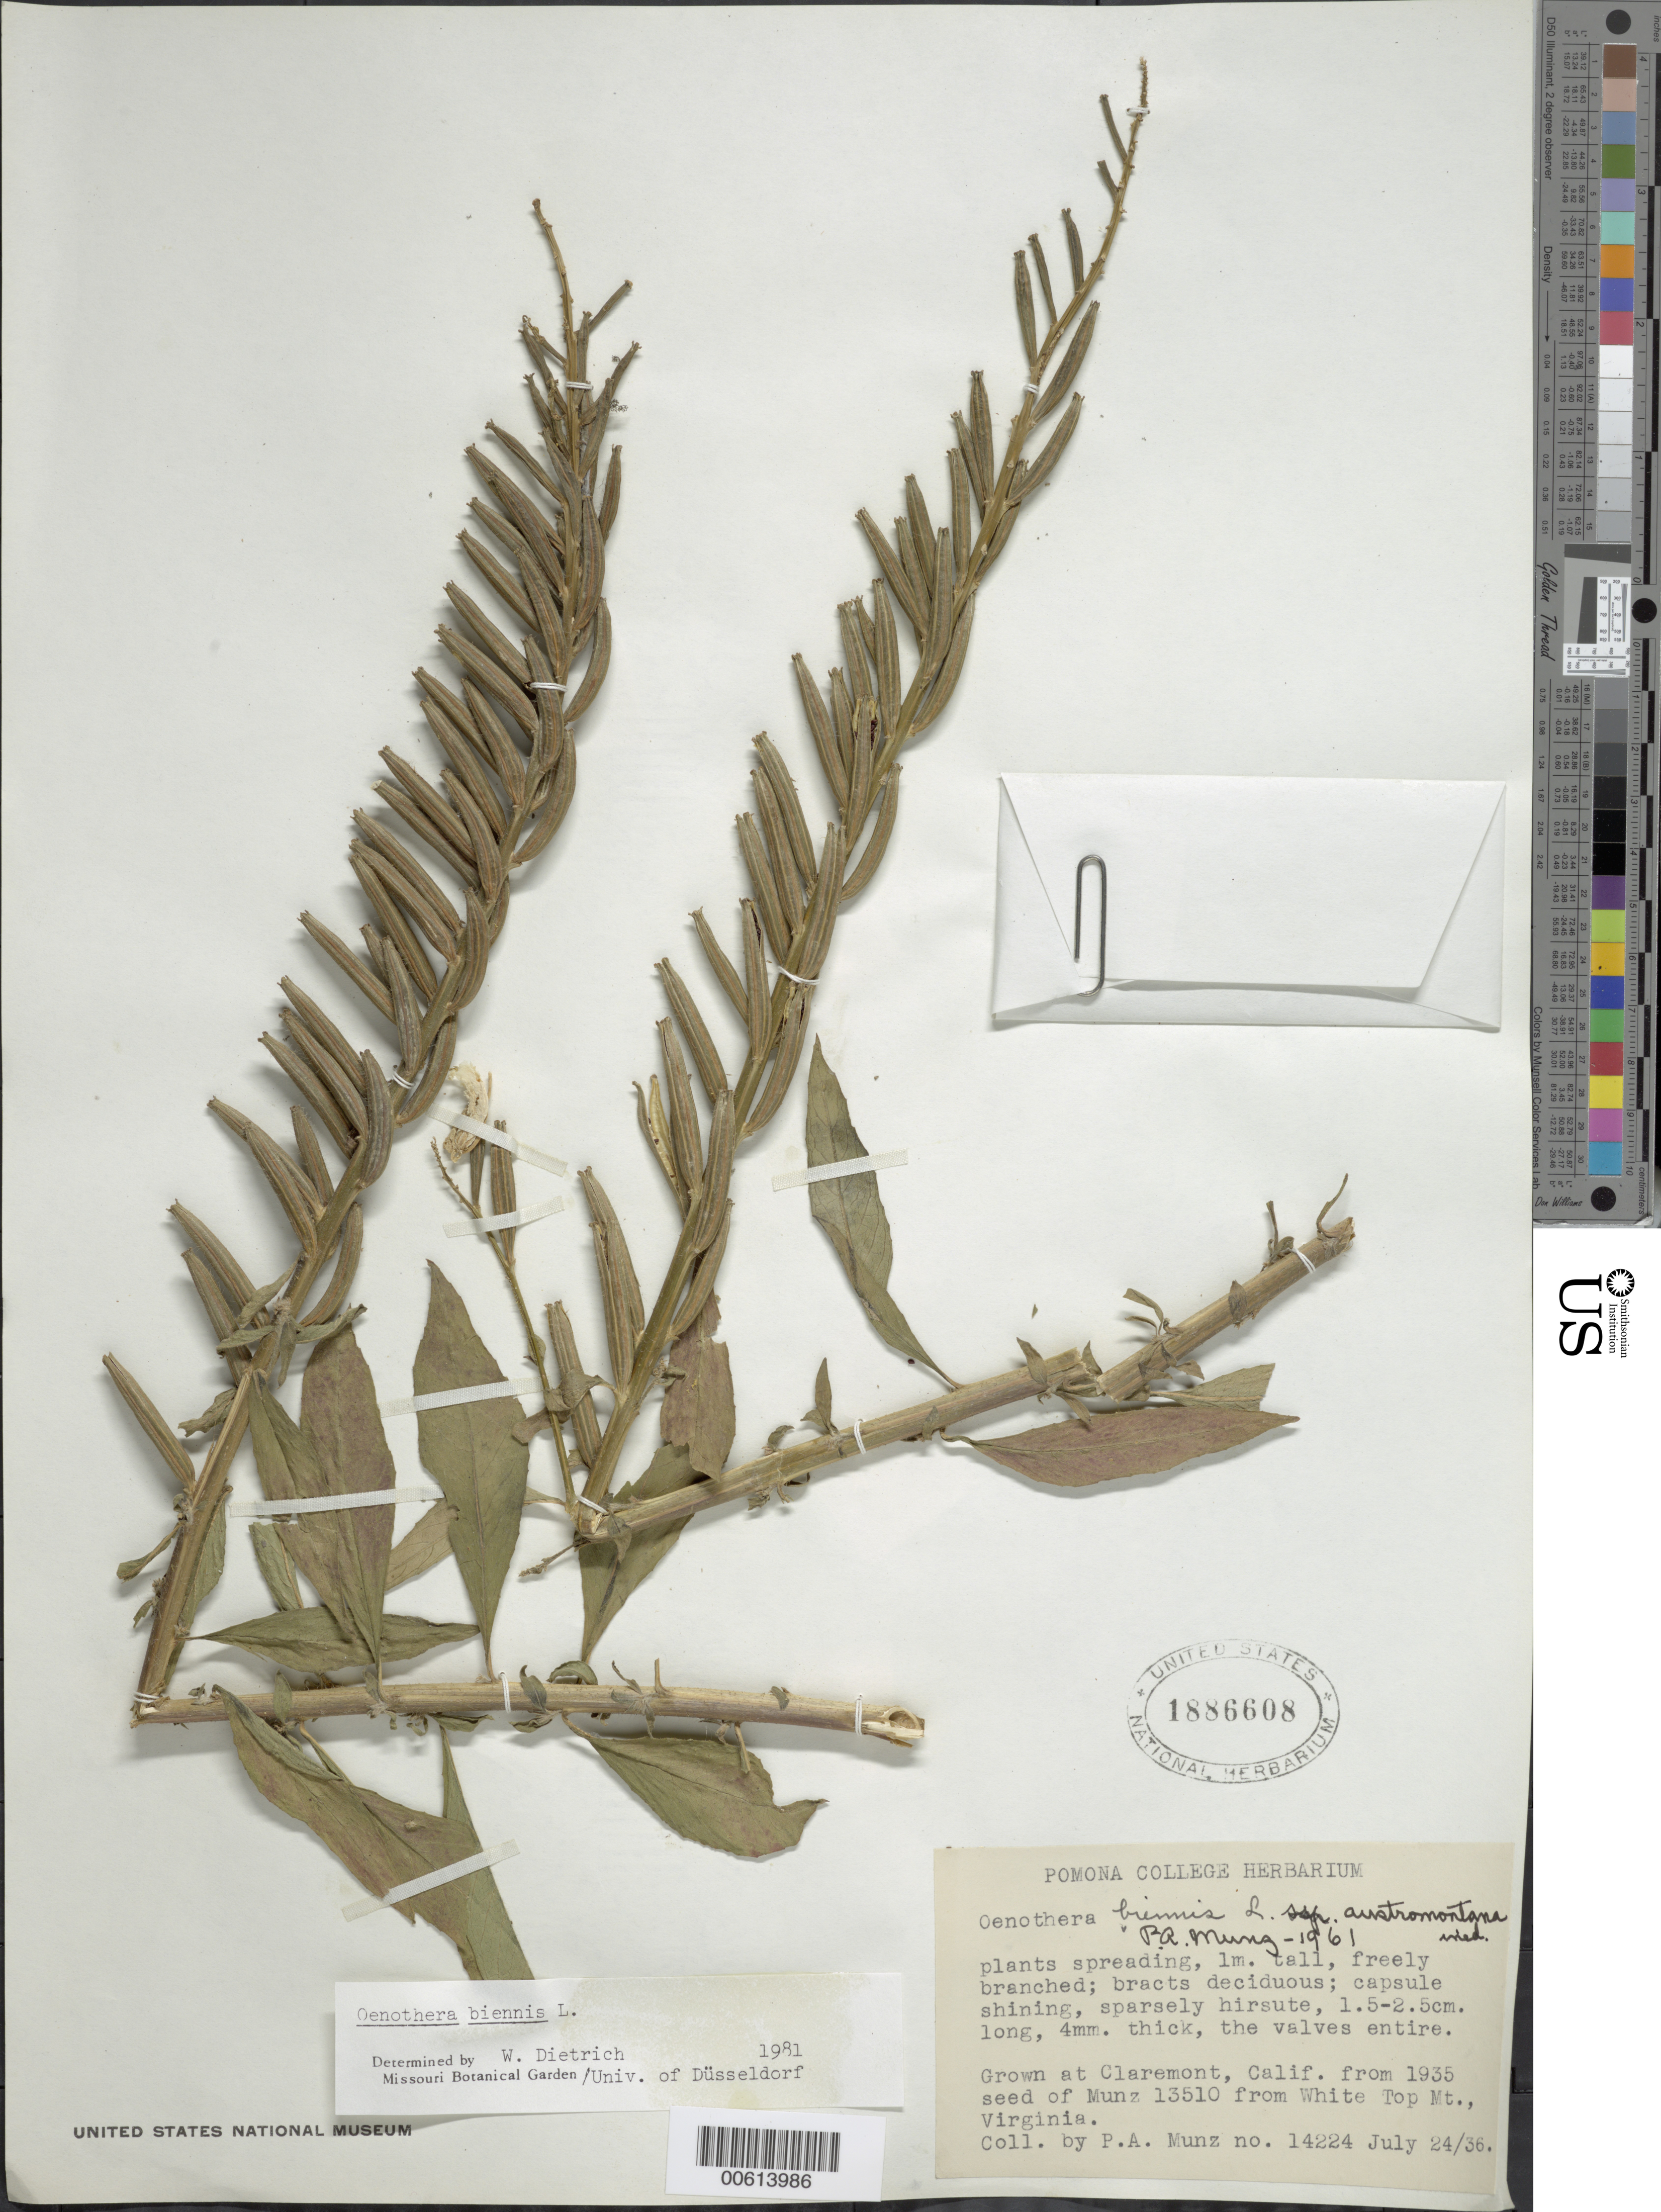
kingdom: Plantae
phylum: Tracheophyta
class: Magnoliopsida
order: Myrtales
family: Onagraceae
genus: Oenothera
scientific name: Oenothera biennis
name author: L.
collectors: P. A. Munz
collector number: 14224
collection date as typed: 24 Jul 1936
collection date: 1936-07-24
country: United States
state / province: California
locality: Claremont, Pomona College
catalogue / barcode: US 1886608